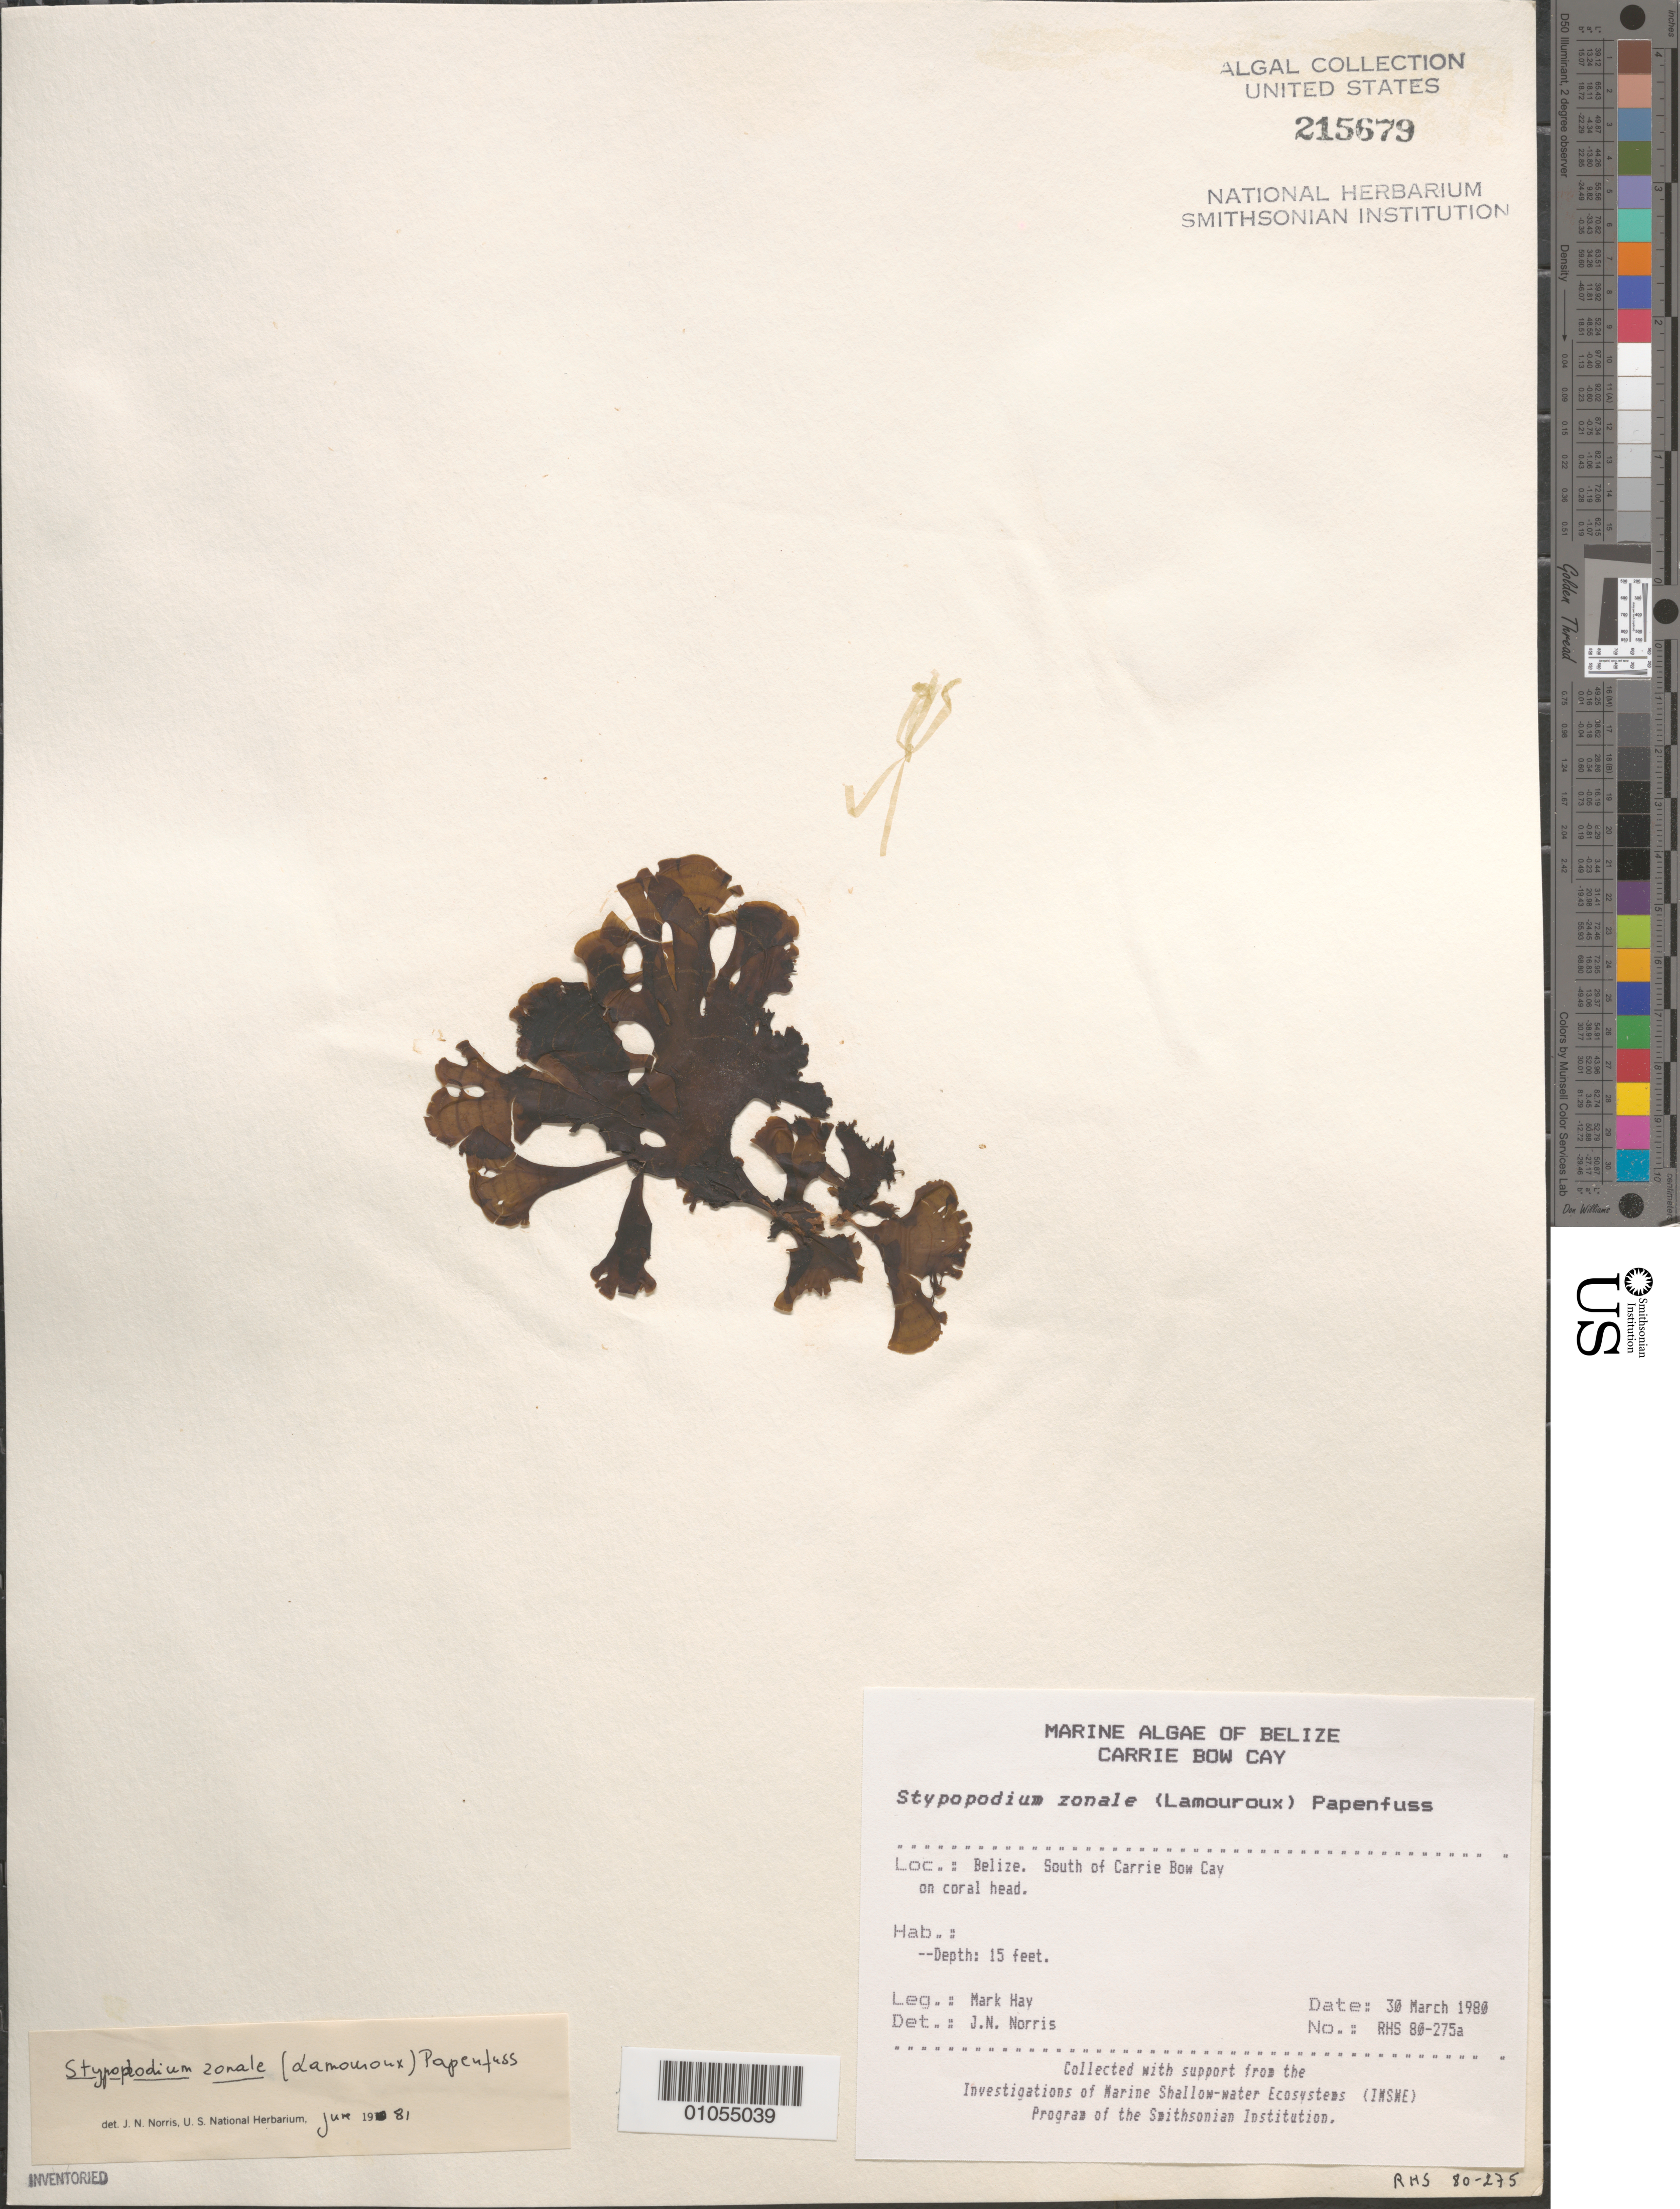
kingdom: Chromista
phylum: Ochrophyta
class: Phaeophyceae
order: Dictyotales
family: Dictyotaceae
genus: Stypopodium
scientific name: Stypopodium zonale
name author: (J.V.Lamouroux) Papenf.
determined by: Norris, James N.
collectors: M. E. Hay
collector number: RHS 80-275A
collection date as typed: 30 Mar 1980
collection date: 1980-03-30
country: Belize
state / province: Stann Creek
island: Carrie Bow Cay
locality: South of Carrie Bow Cay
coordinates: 16 48'N, 88 05'W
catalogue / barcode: US 215679